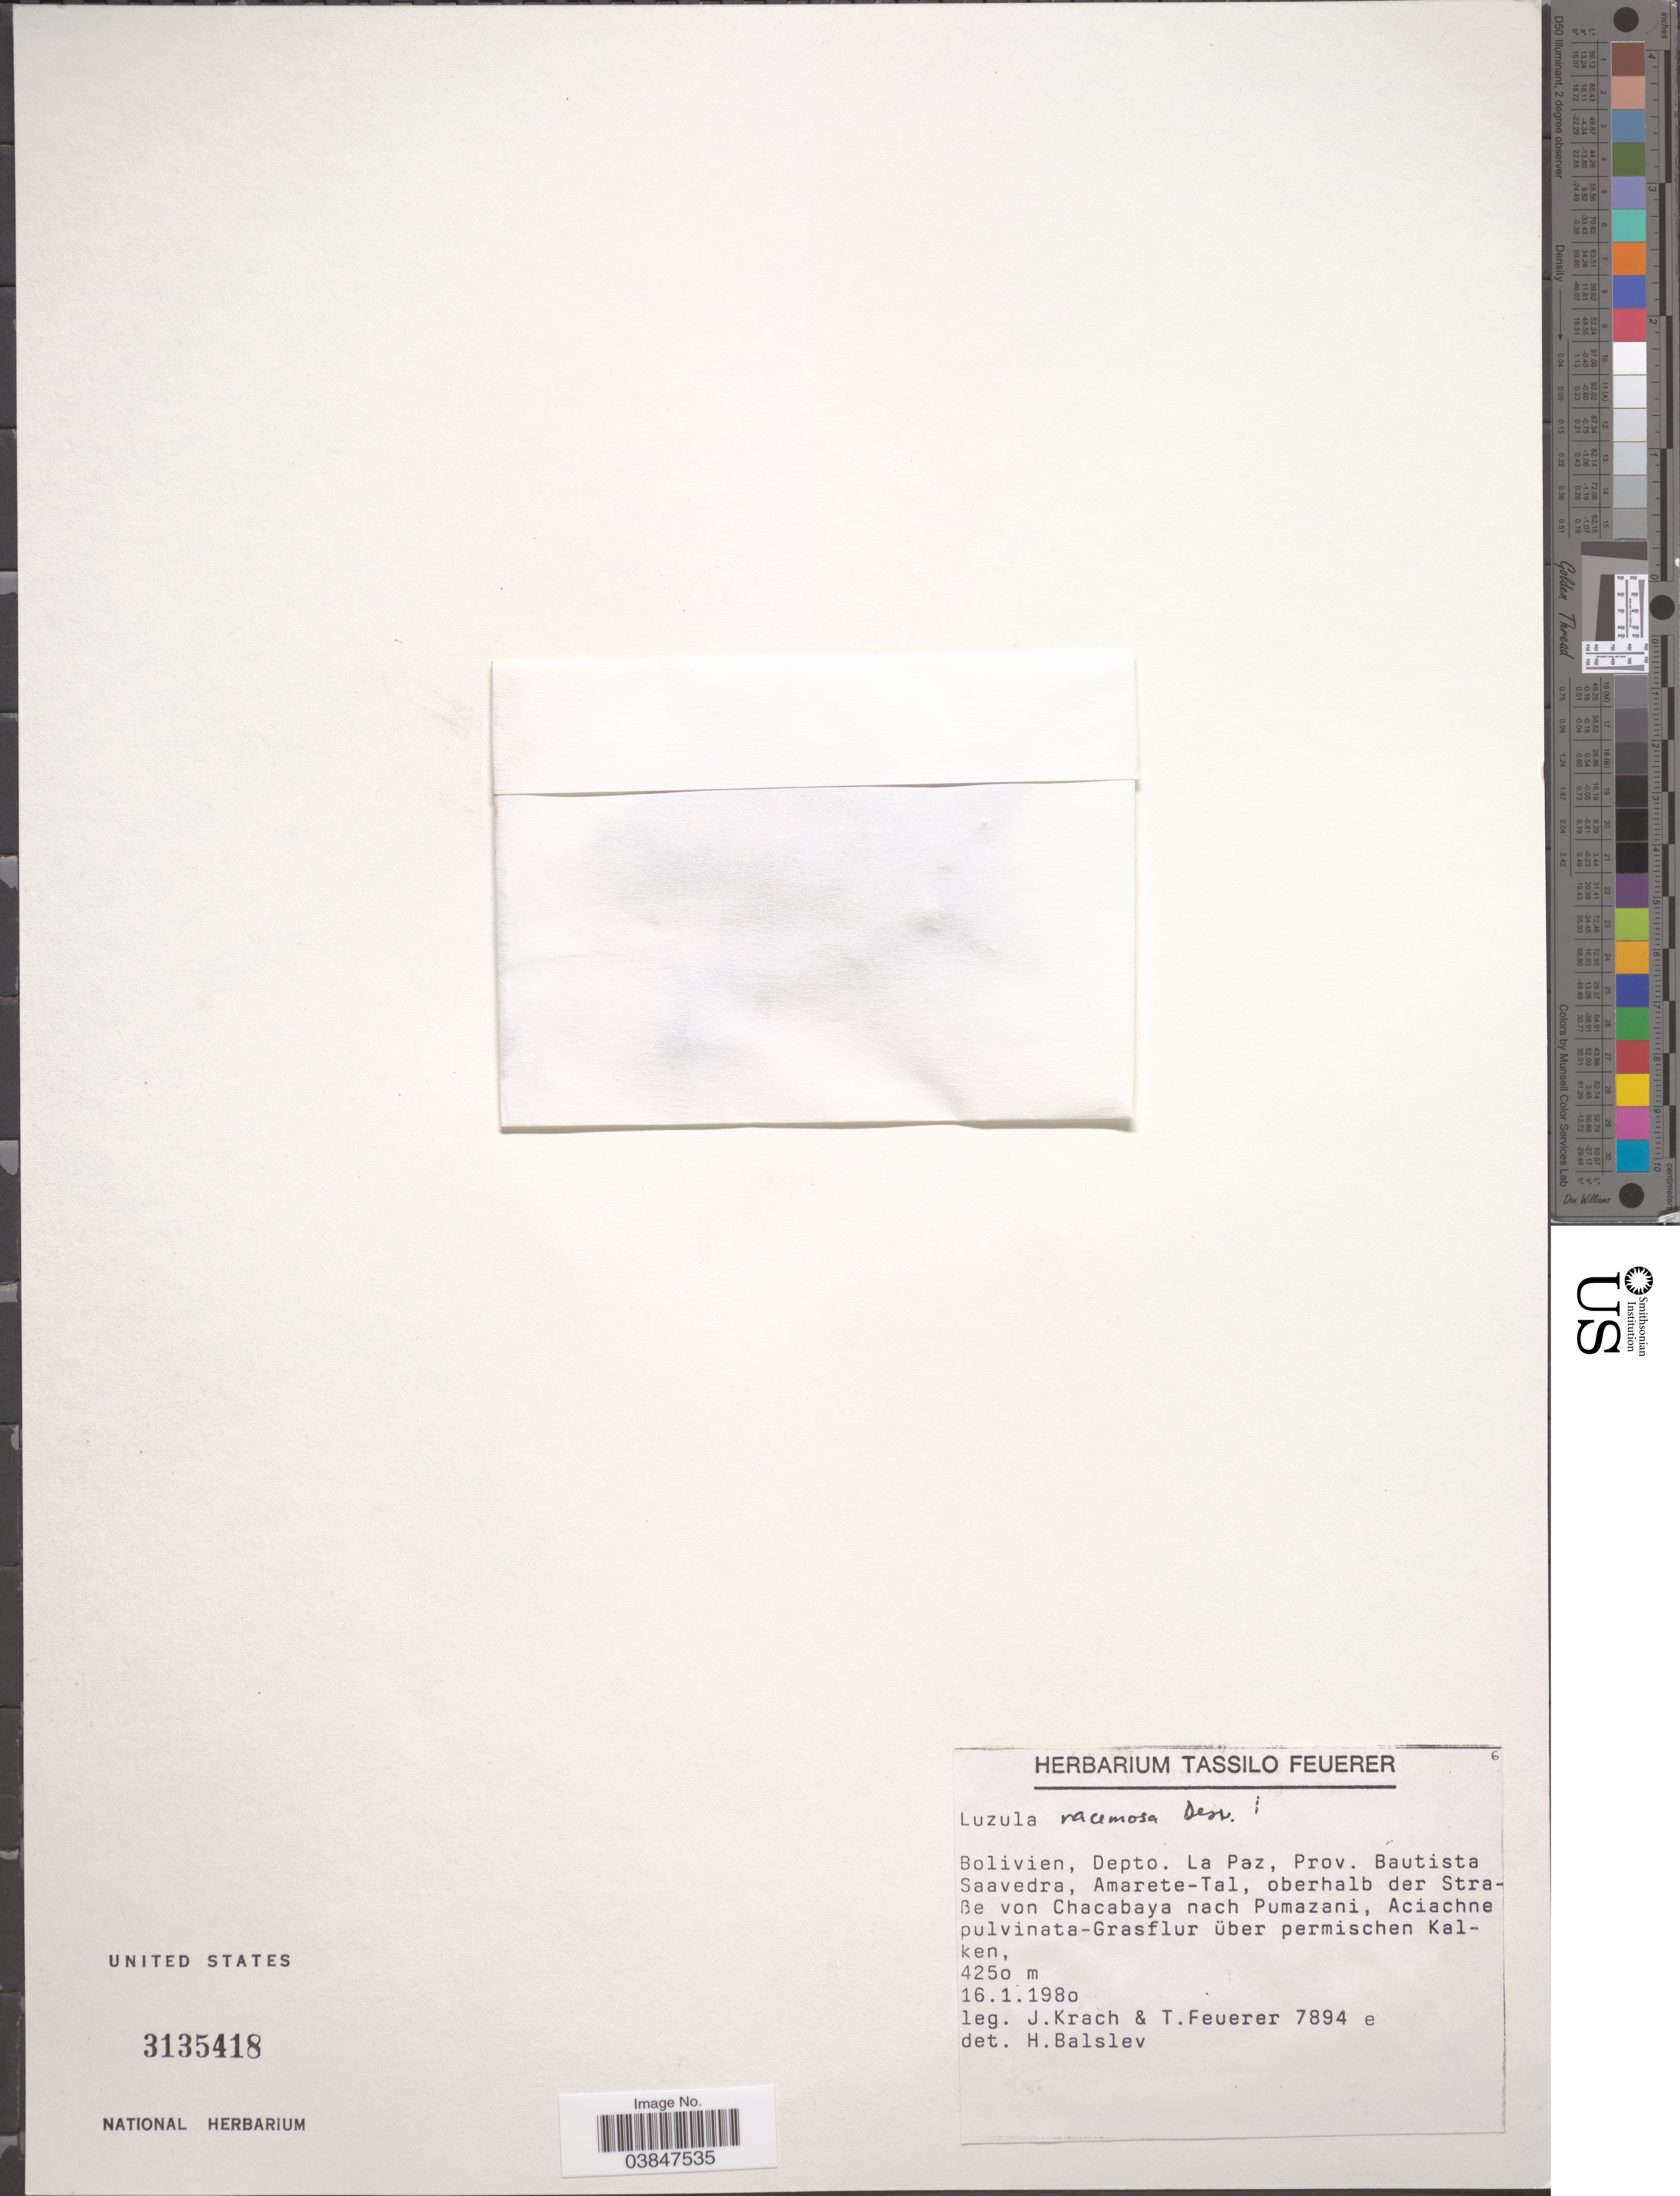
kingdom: Plantae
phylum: Tracheophyta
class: Liliopsida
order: Poales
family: Juncaceae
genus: Luzula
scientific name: Luzula racemosa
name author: Desv.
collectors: J. Krach & T. Feuerer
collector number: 7894e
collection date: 1980-01-16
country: Bolivia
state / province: La Paz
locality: Depto. La Paz, Prov. Bautista Saavedra, Amarete-Tal, oberhalb der Strabe von Chacabaya nach Pumazani, Aciachne pulvinata-Grasflur über permischen Kalken.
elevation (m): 4250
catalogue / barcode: US 3135418